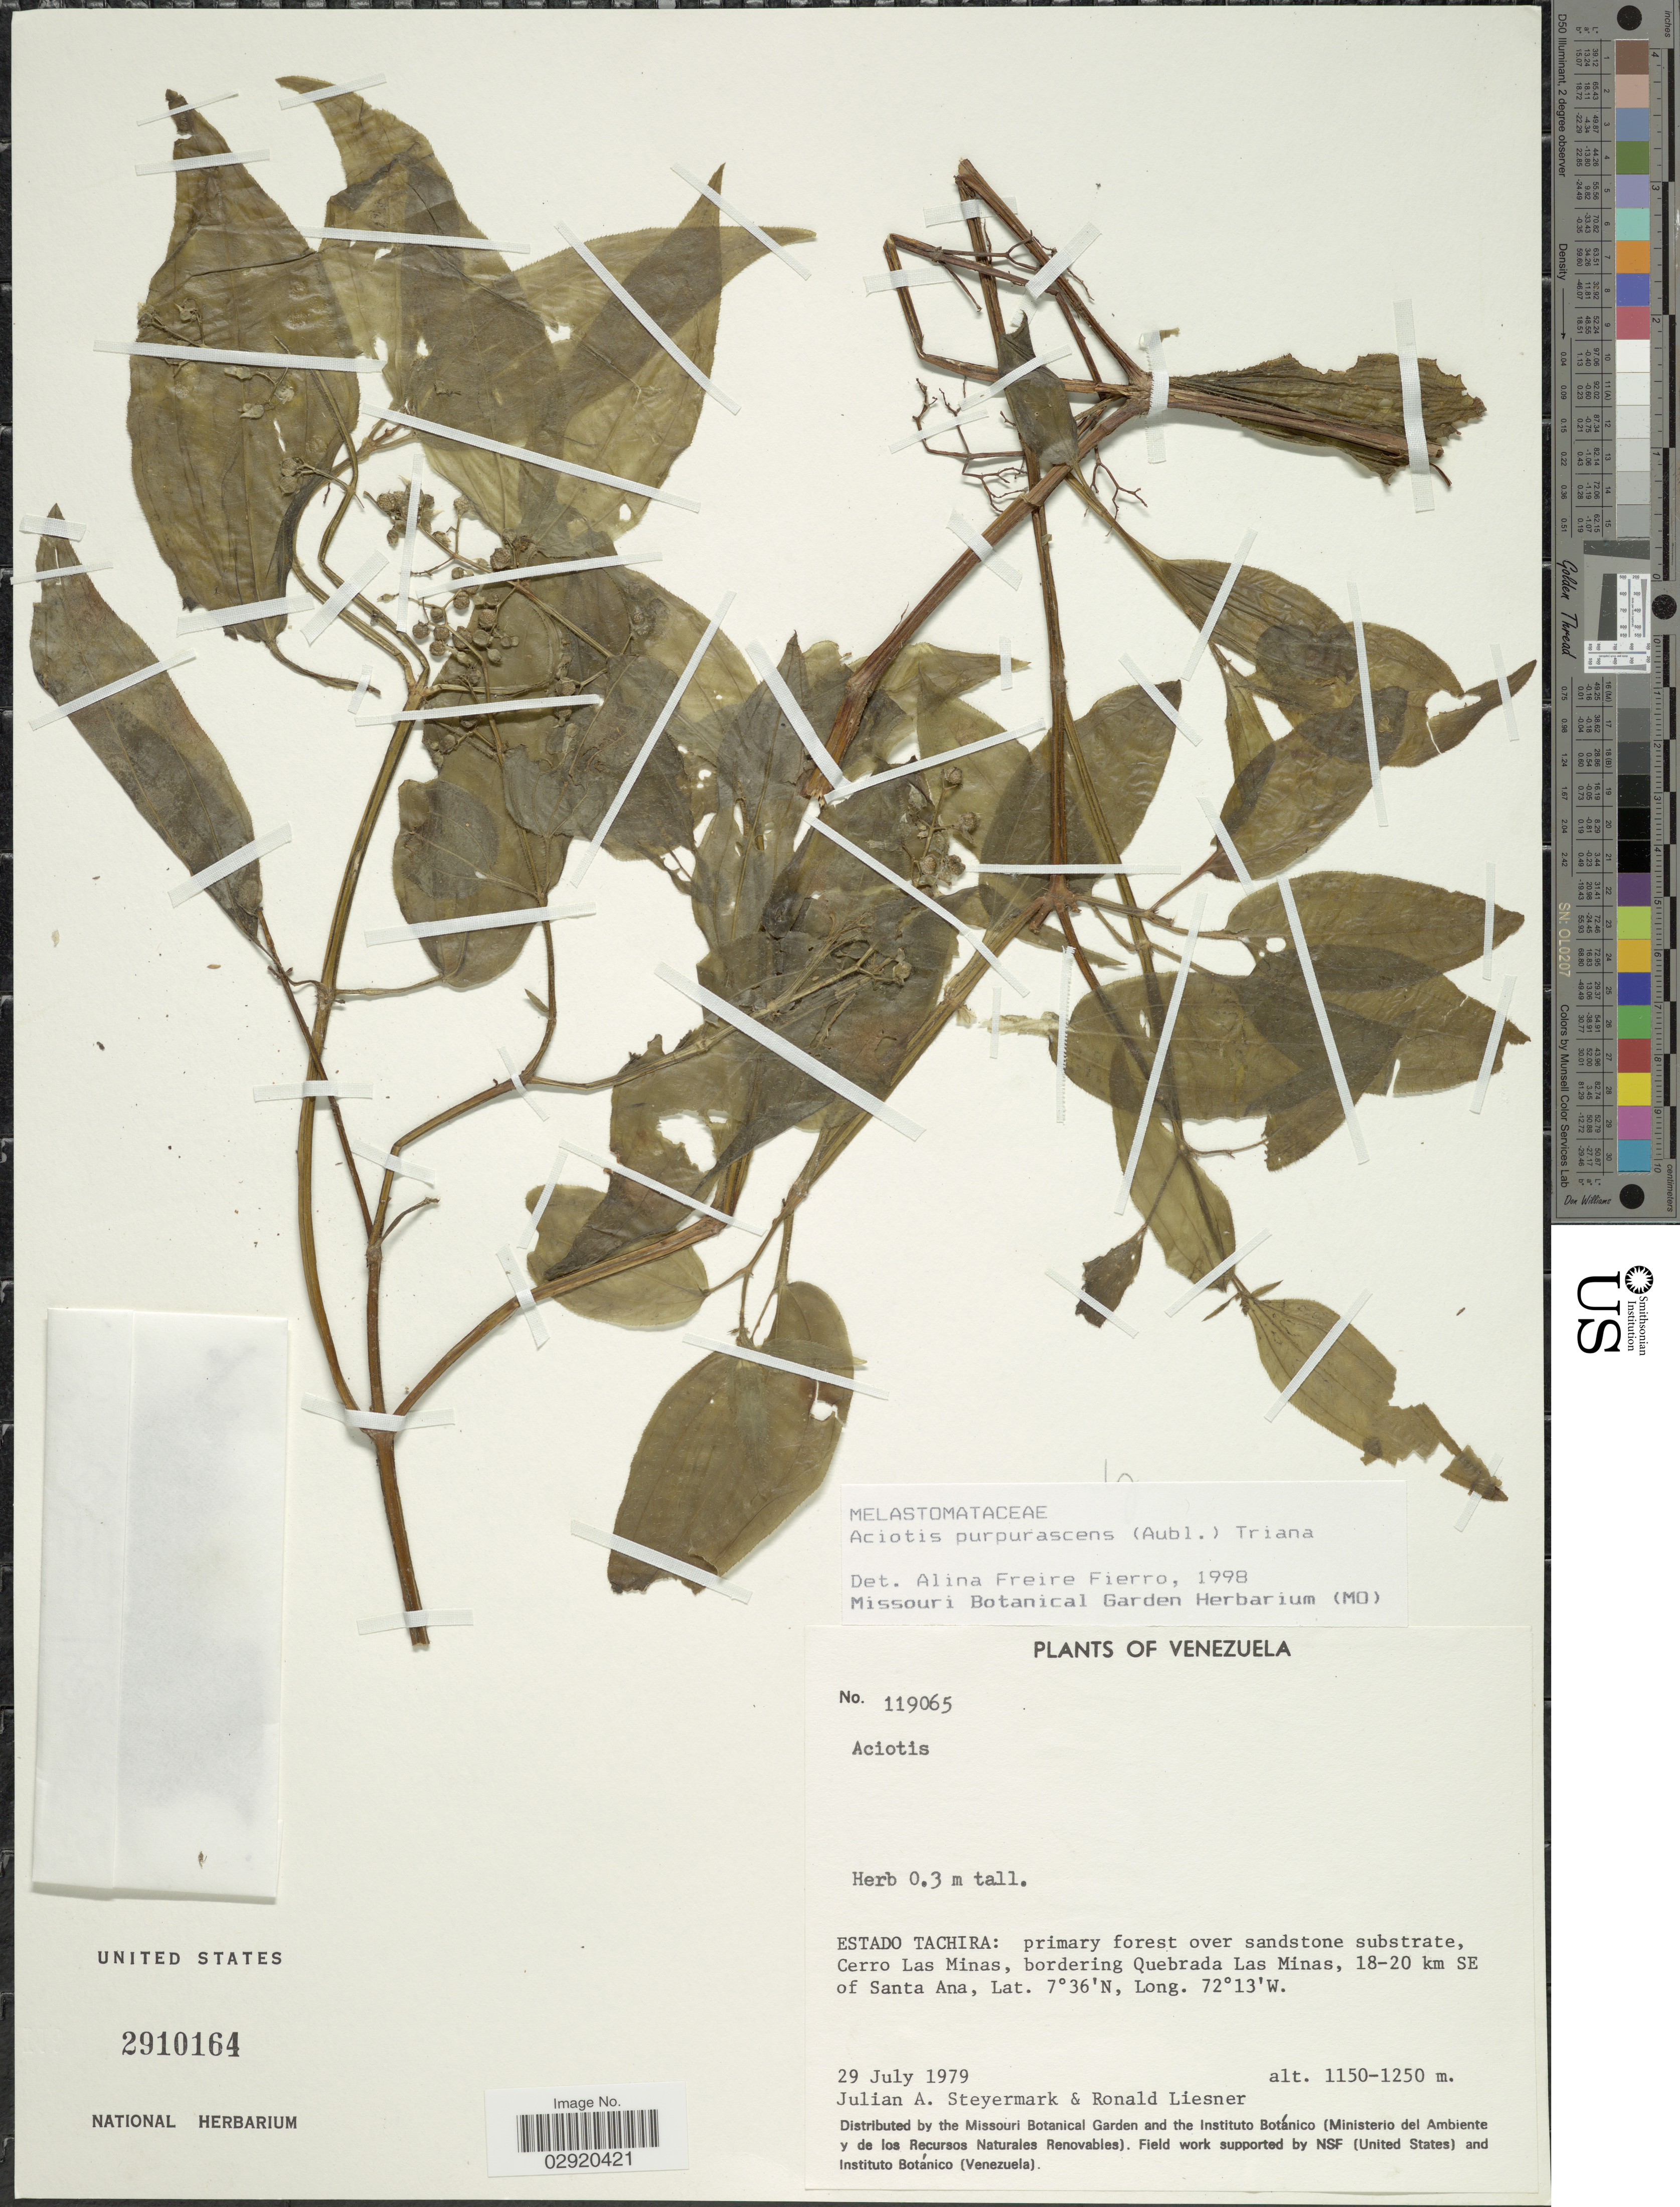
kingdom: Plantae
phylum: Tracheophyta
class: Magnoliopsida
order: Myrtales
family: Melastomataceae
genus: Aciotis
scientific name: Aciotis purpurascens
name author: (Aubl.) Triana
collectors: J. Steyermark & R. L. Liesner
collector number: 119065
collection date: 1979-07-29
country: Venezuela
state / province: Tachira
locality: Estado Tachira: primary forest over sandstone substrate, Cerro Las Minas, bordering Quebrada Las Minas, 18-20 km SE of Santa Ana.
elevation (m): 1150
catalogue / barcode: US 2910164